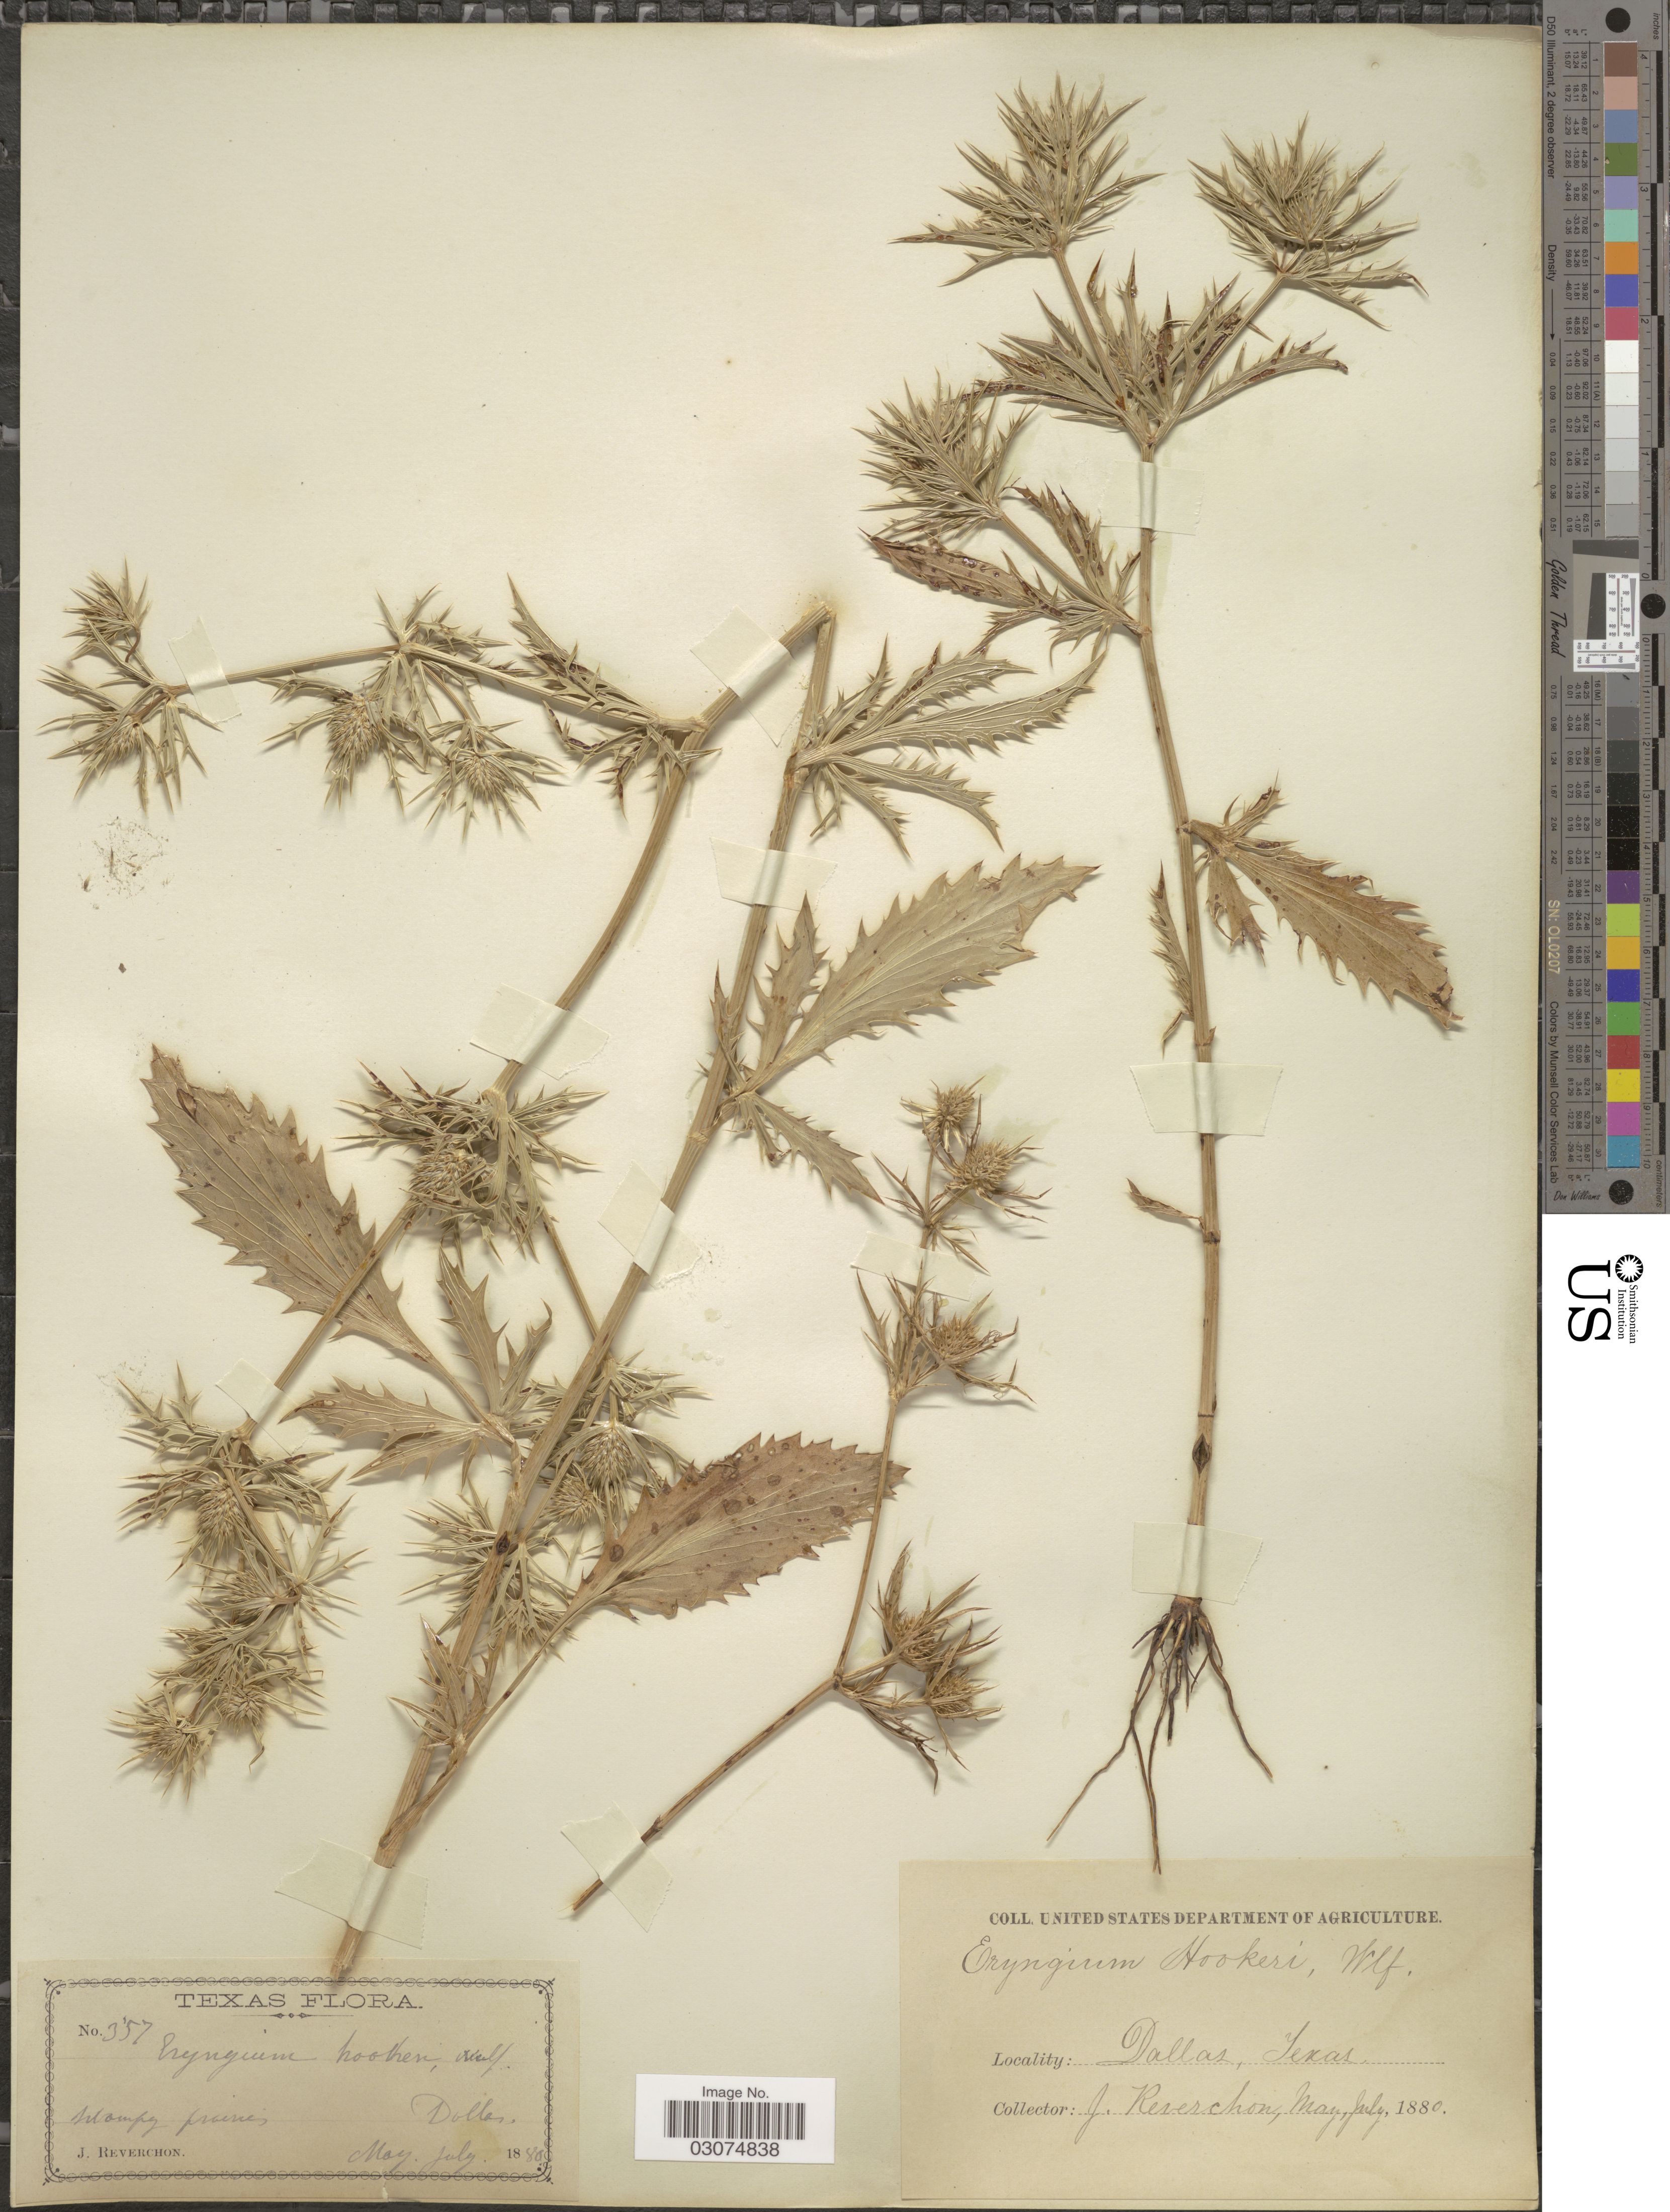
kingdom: Plantae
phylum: Tracheophyta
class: Magnoliopsida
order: Apiales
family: Apiaceae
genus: Eryngium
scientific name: Eryngium hookeri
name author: Walp.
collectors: J. Reverchon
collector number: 357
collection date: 1880-05/1880-07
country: United States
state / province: Texas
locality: Dallas.